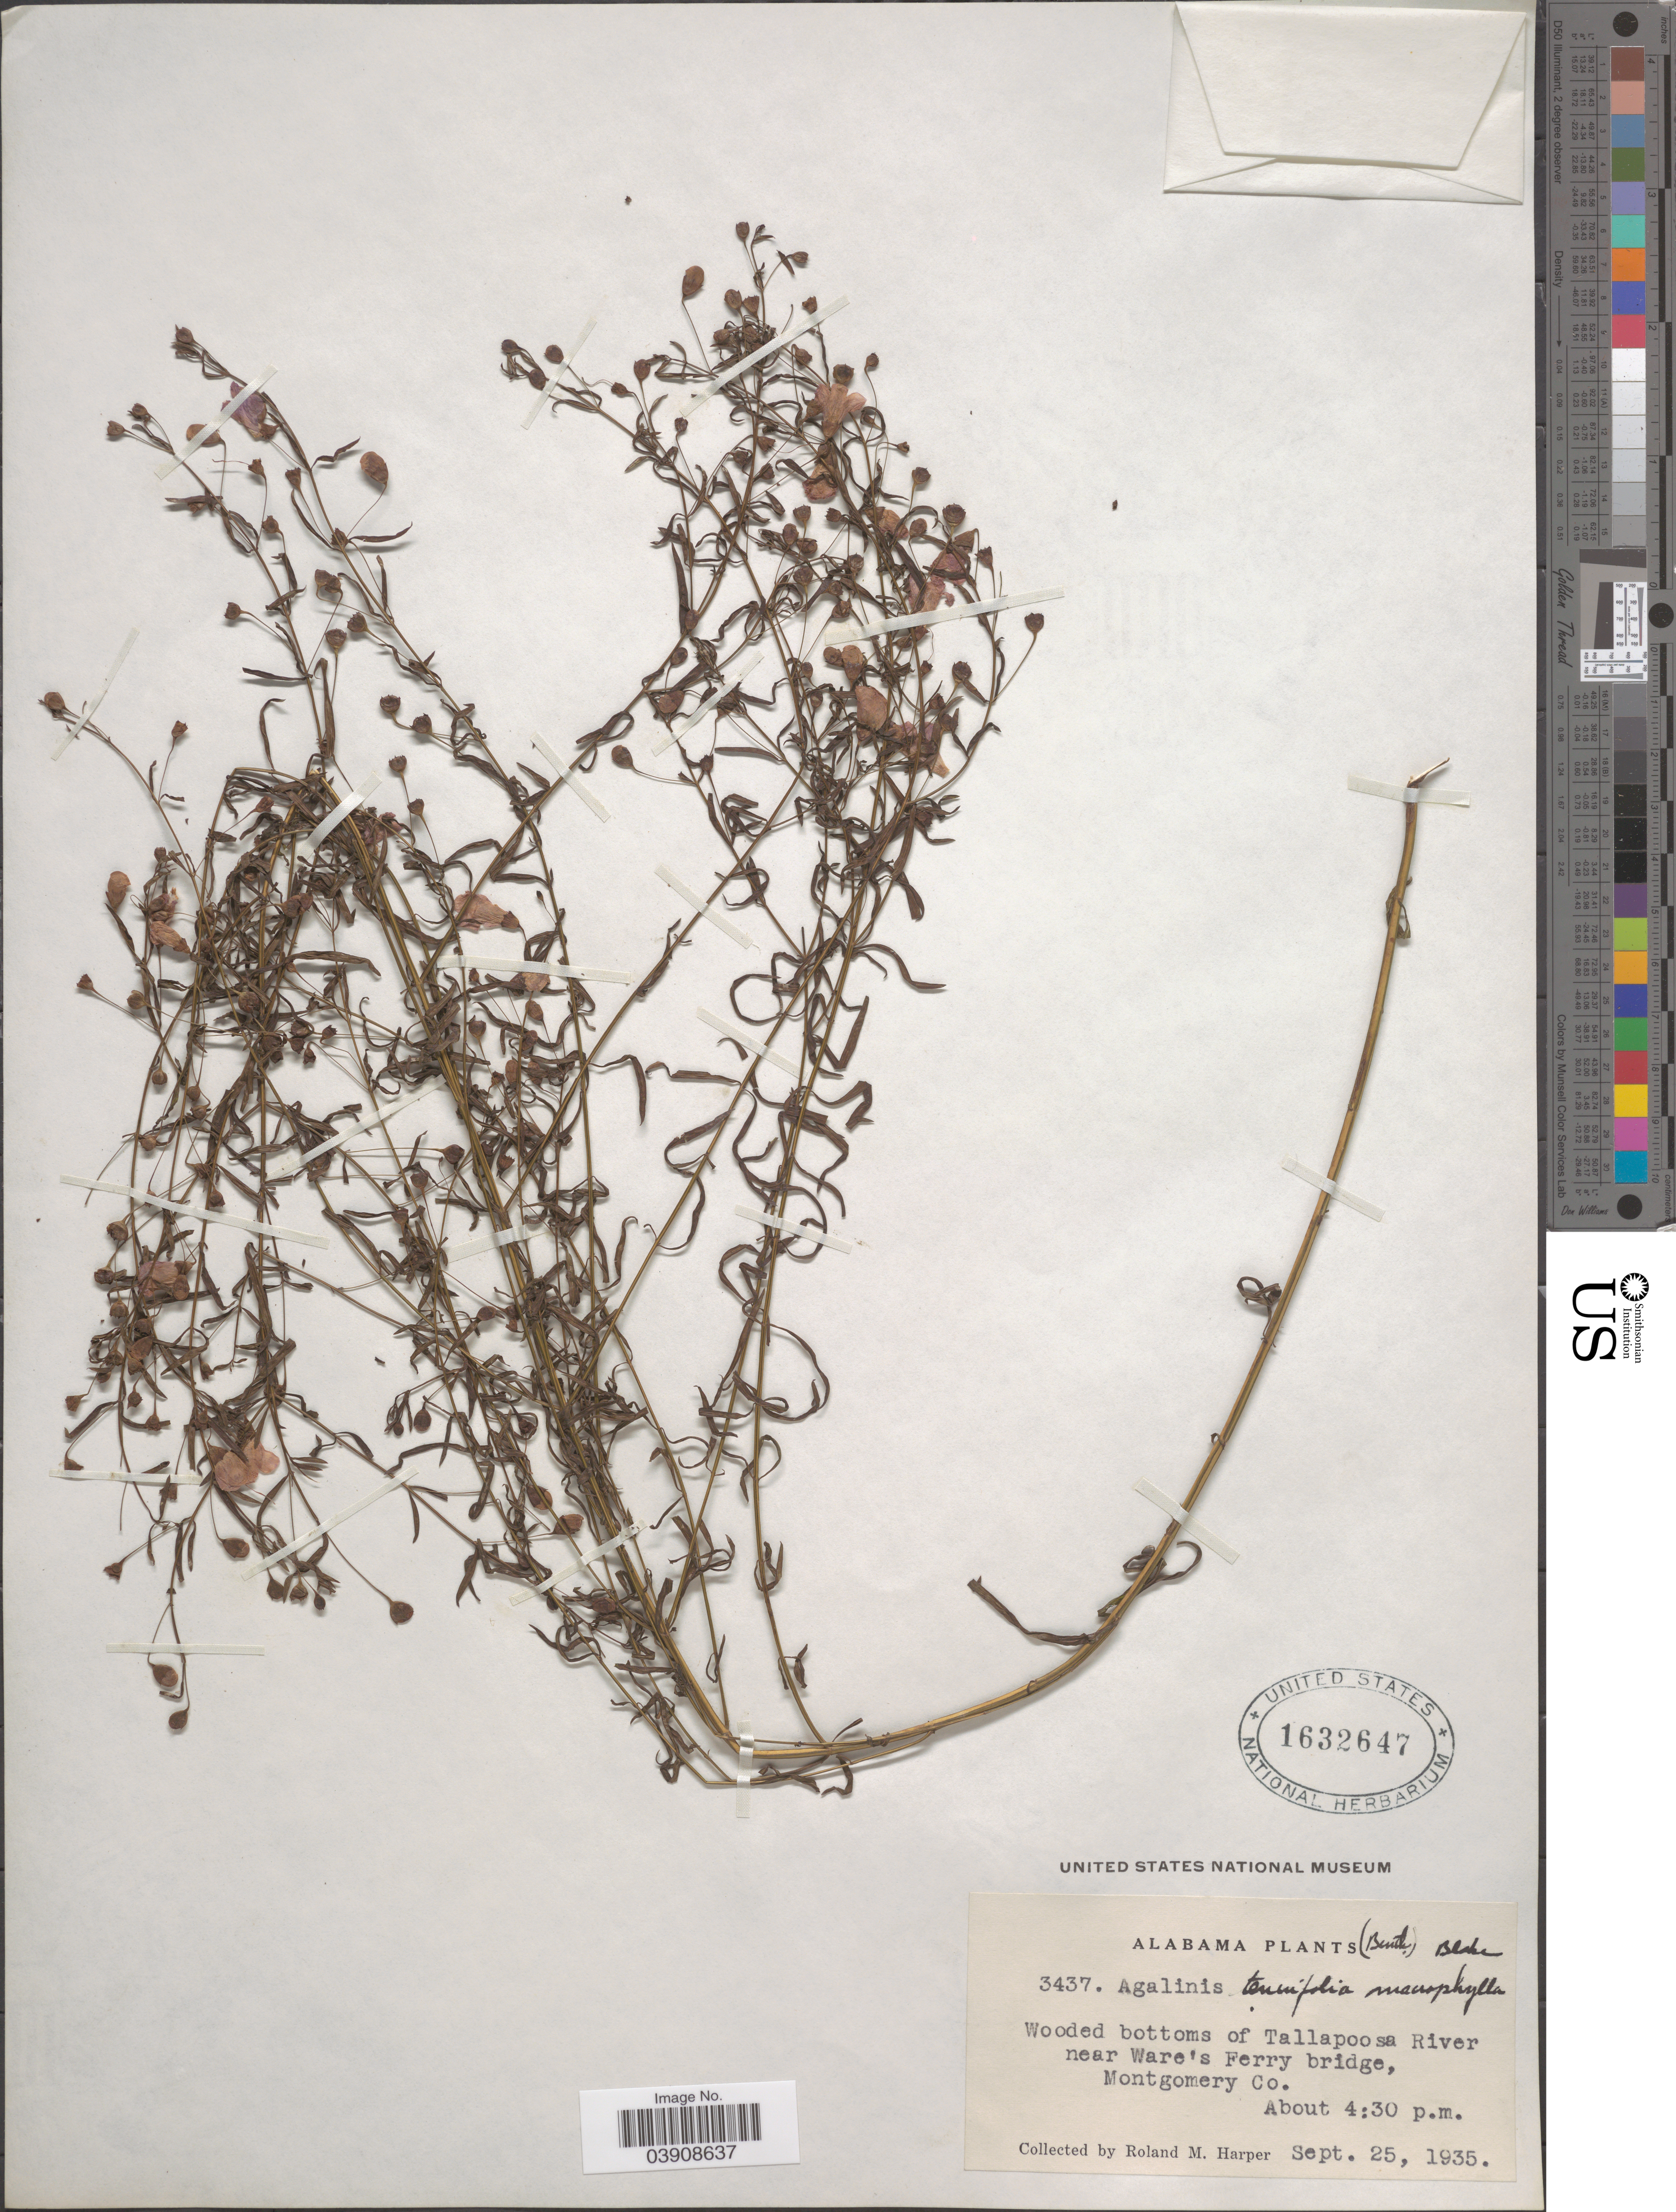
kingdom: Plantae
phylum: Tracheophyta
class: Magnoliopsida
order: Lamiales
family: Orobanchaceae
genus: Agalinis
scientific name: Agalinis tenuifolia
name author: (Vahl) Raf.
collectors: R. M. Harper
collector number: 3437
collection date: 1935-09-25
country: United States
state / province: Alabama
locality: Wooded bottoms of Tallapoosa River near Ware's Ferry bridge, Montgomery Co.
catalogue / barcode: US 1632647